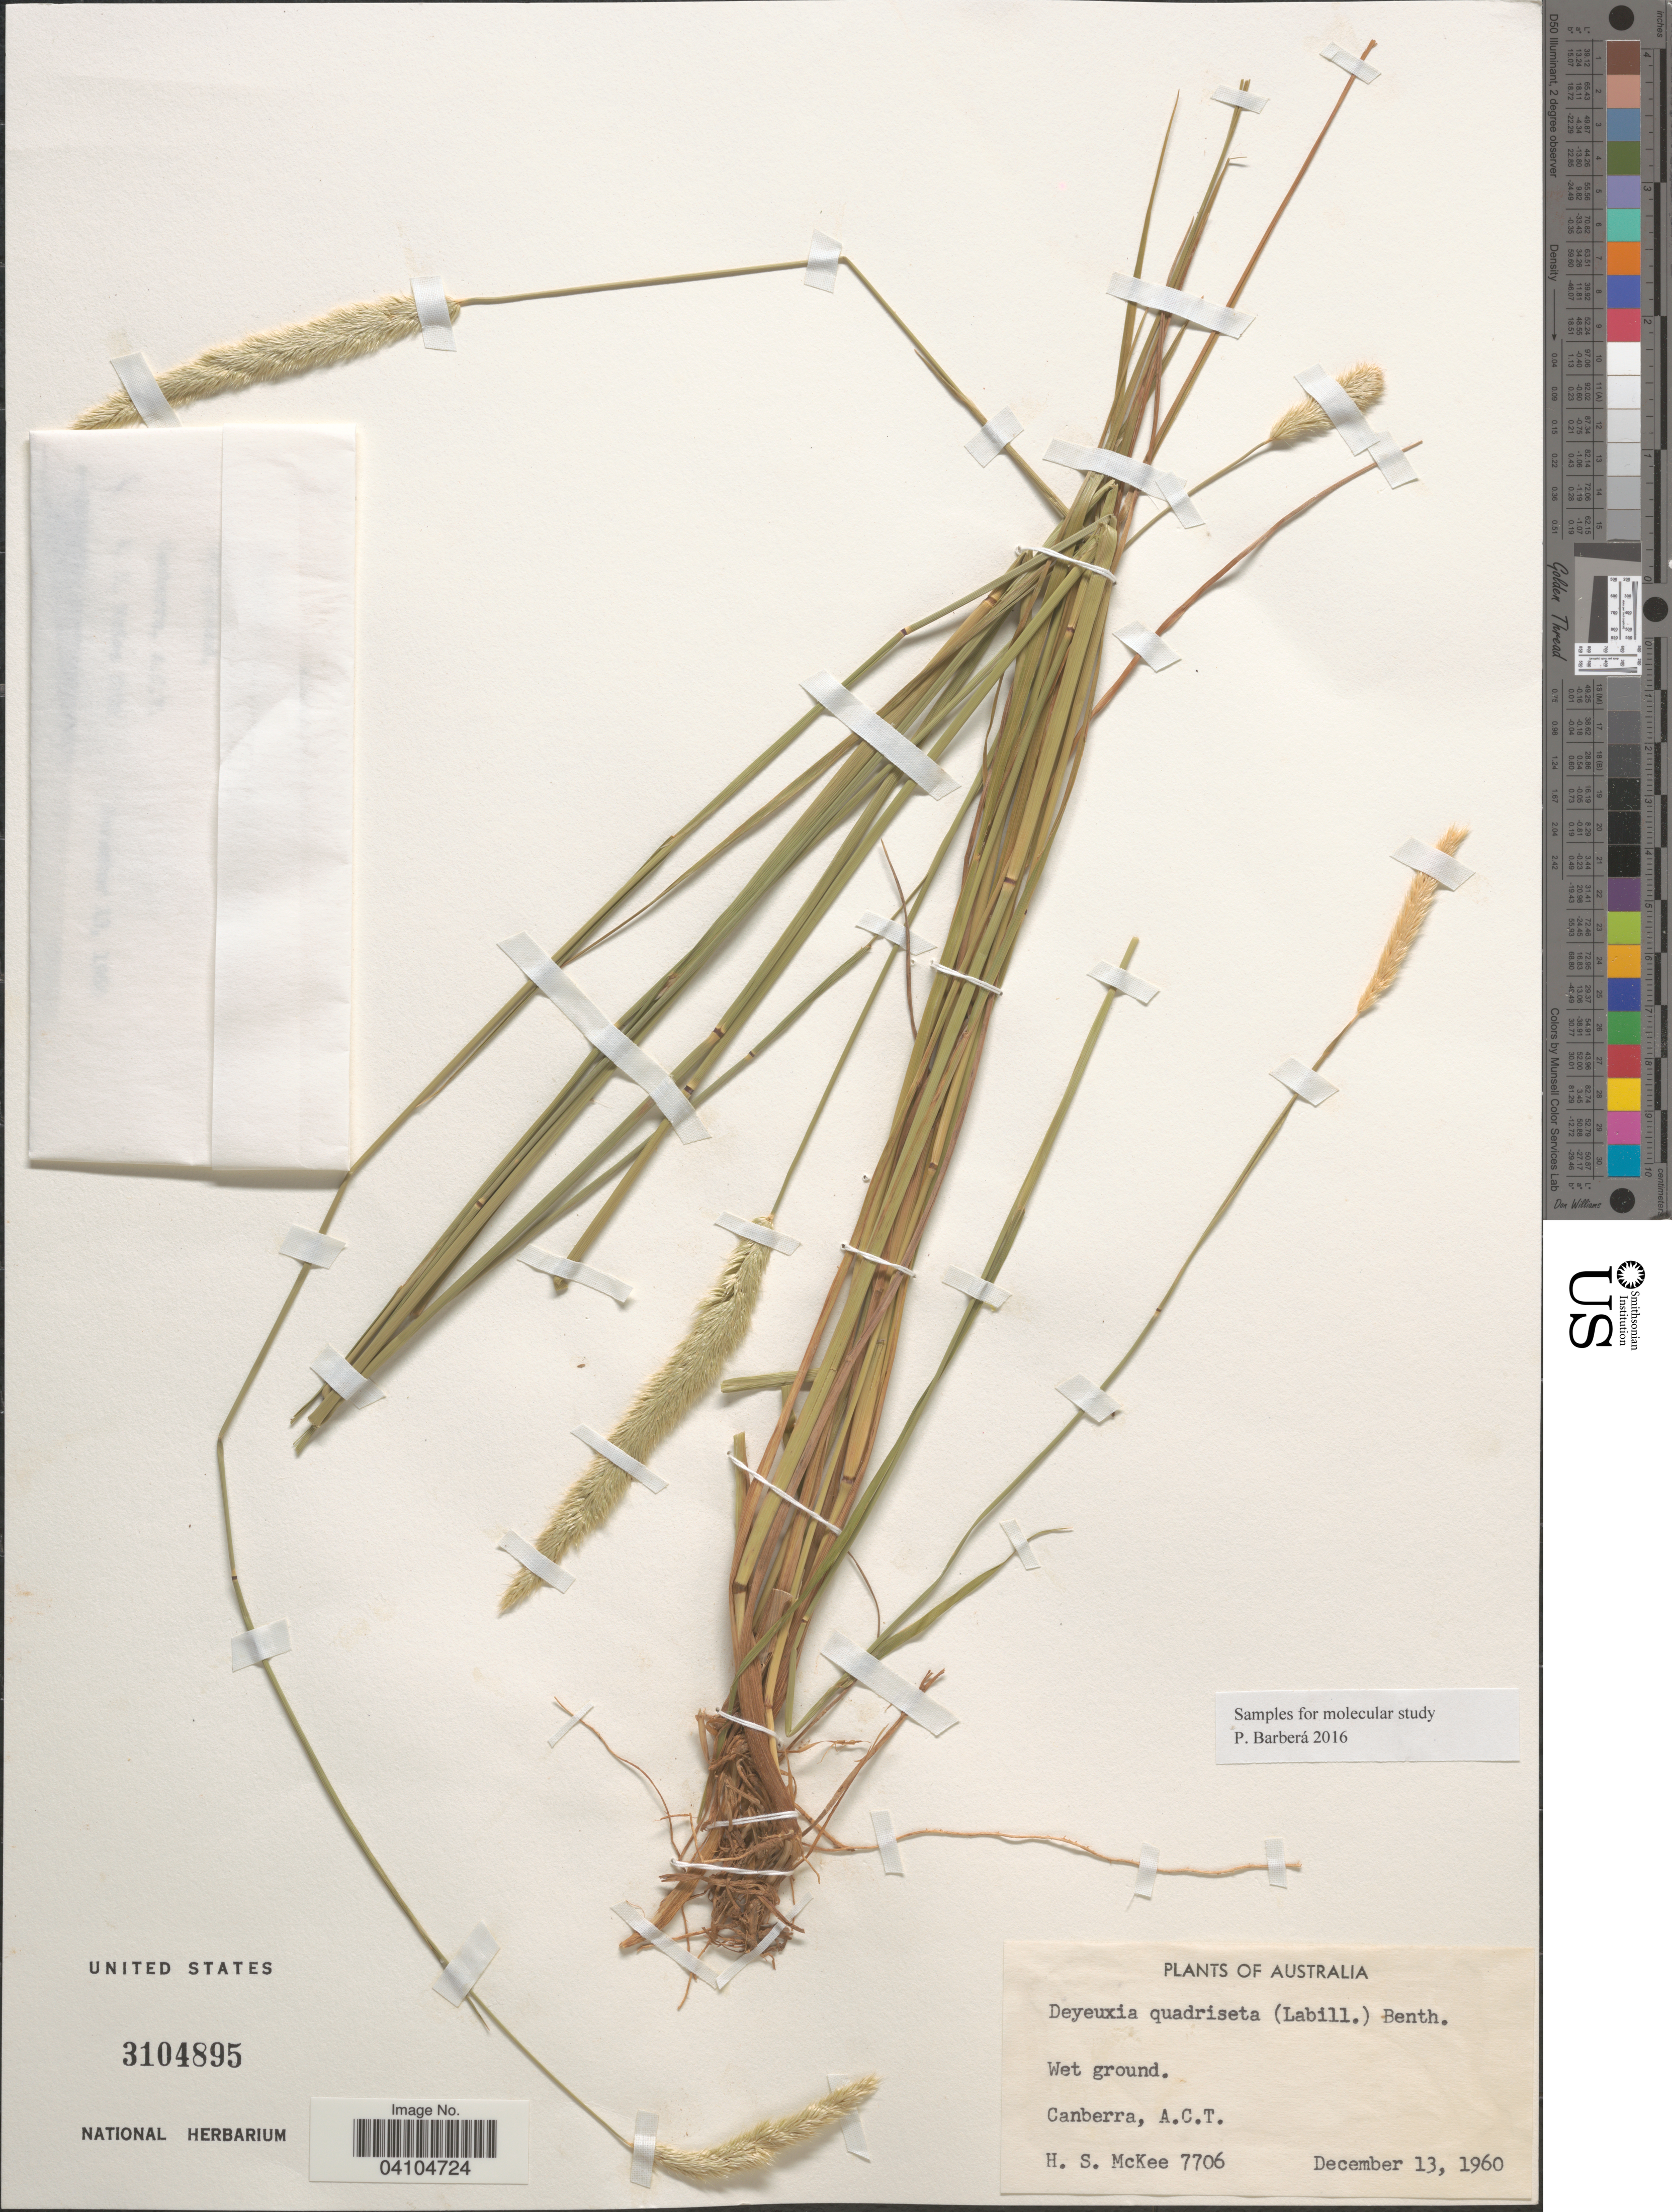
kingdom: Plantae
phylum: Tracheophyta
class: Liliopsida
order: Poales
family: Poaceae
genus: Pentapogon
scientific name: Pentapogon quadrisetus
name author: (Labill.) P.M. Peterson et al.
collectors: H. S. McKee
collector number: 7706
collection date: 1960-12-13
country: Australia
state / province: Australian Capital Territory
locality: Canberra, A.C.T.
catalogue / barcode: US 3104895